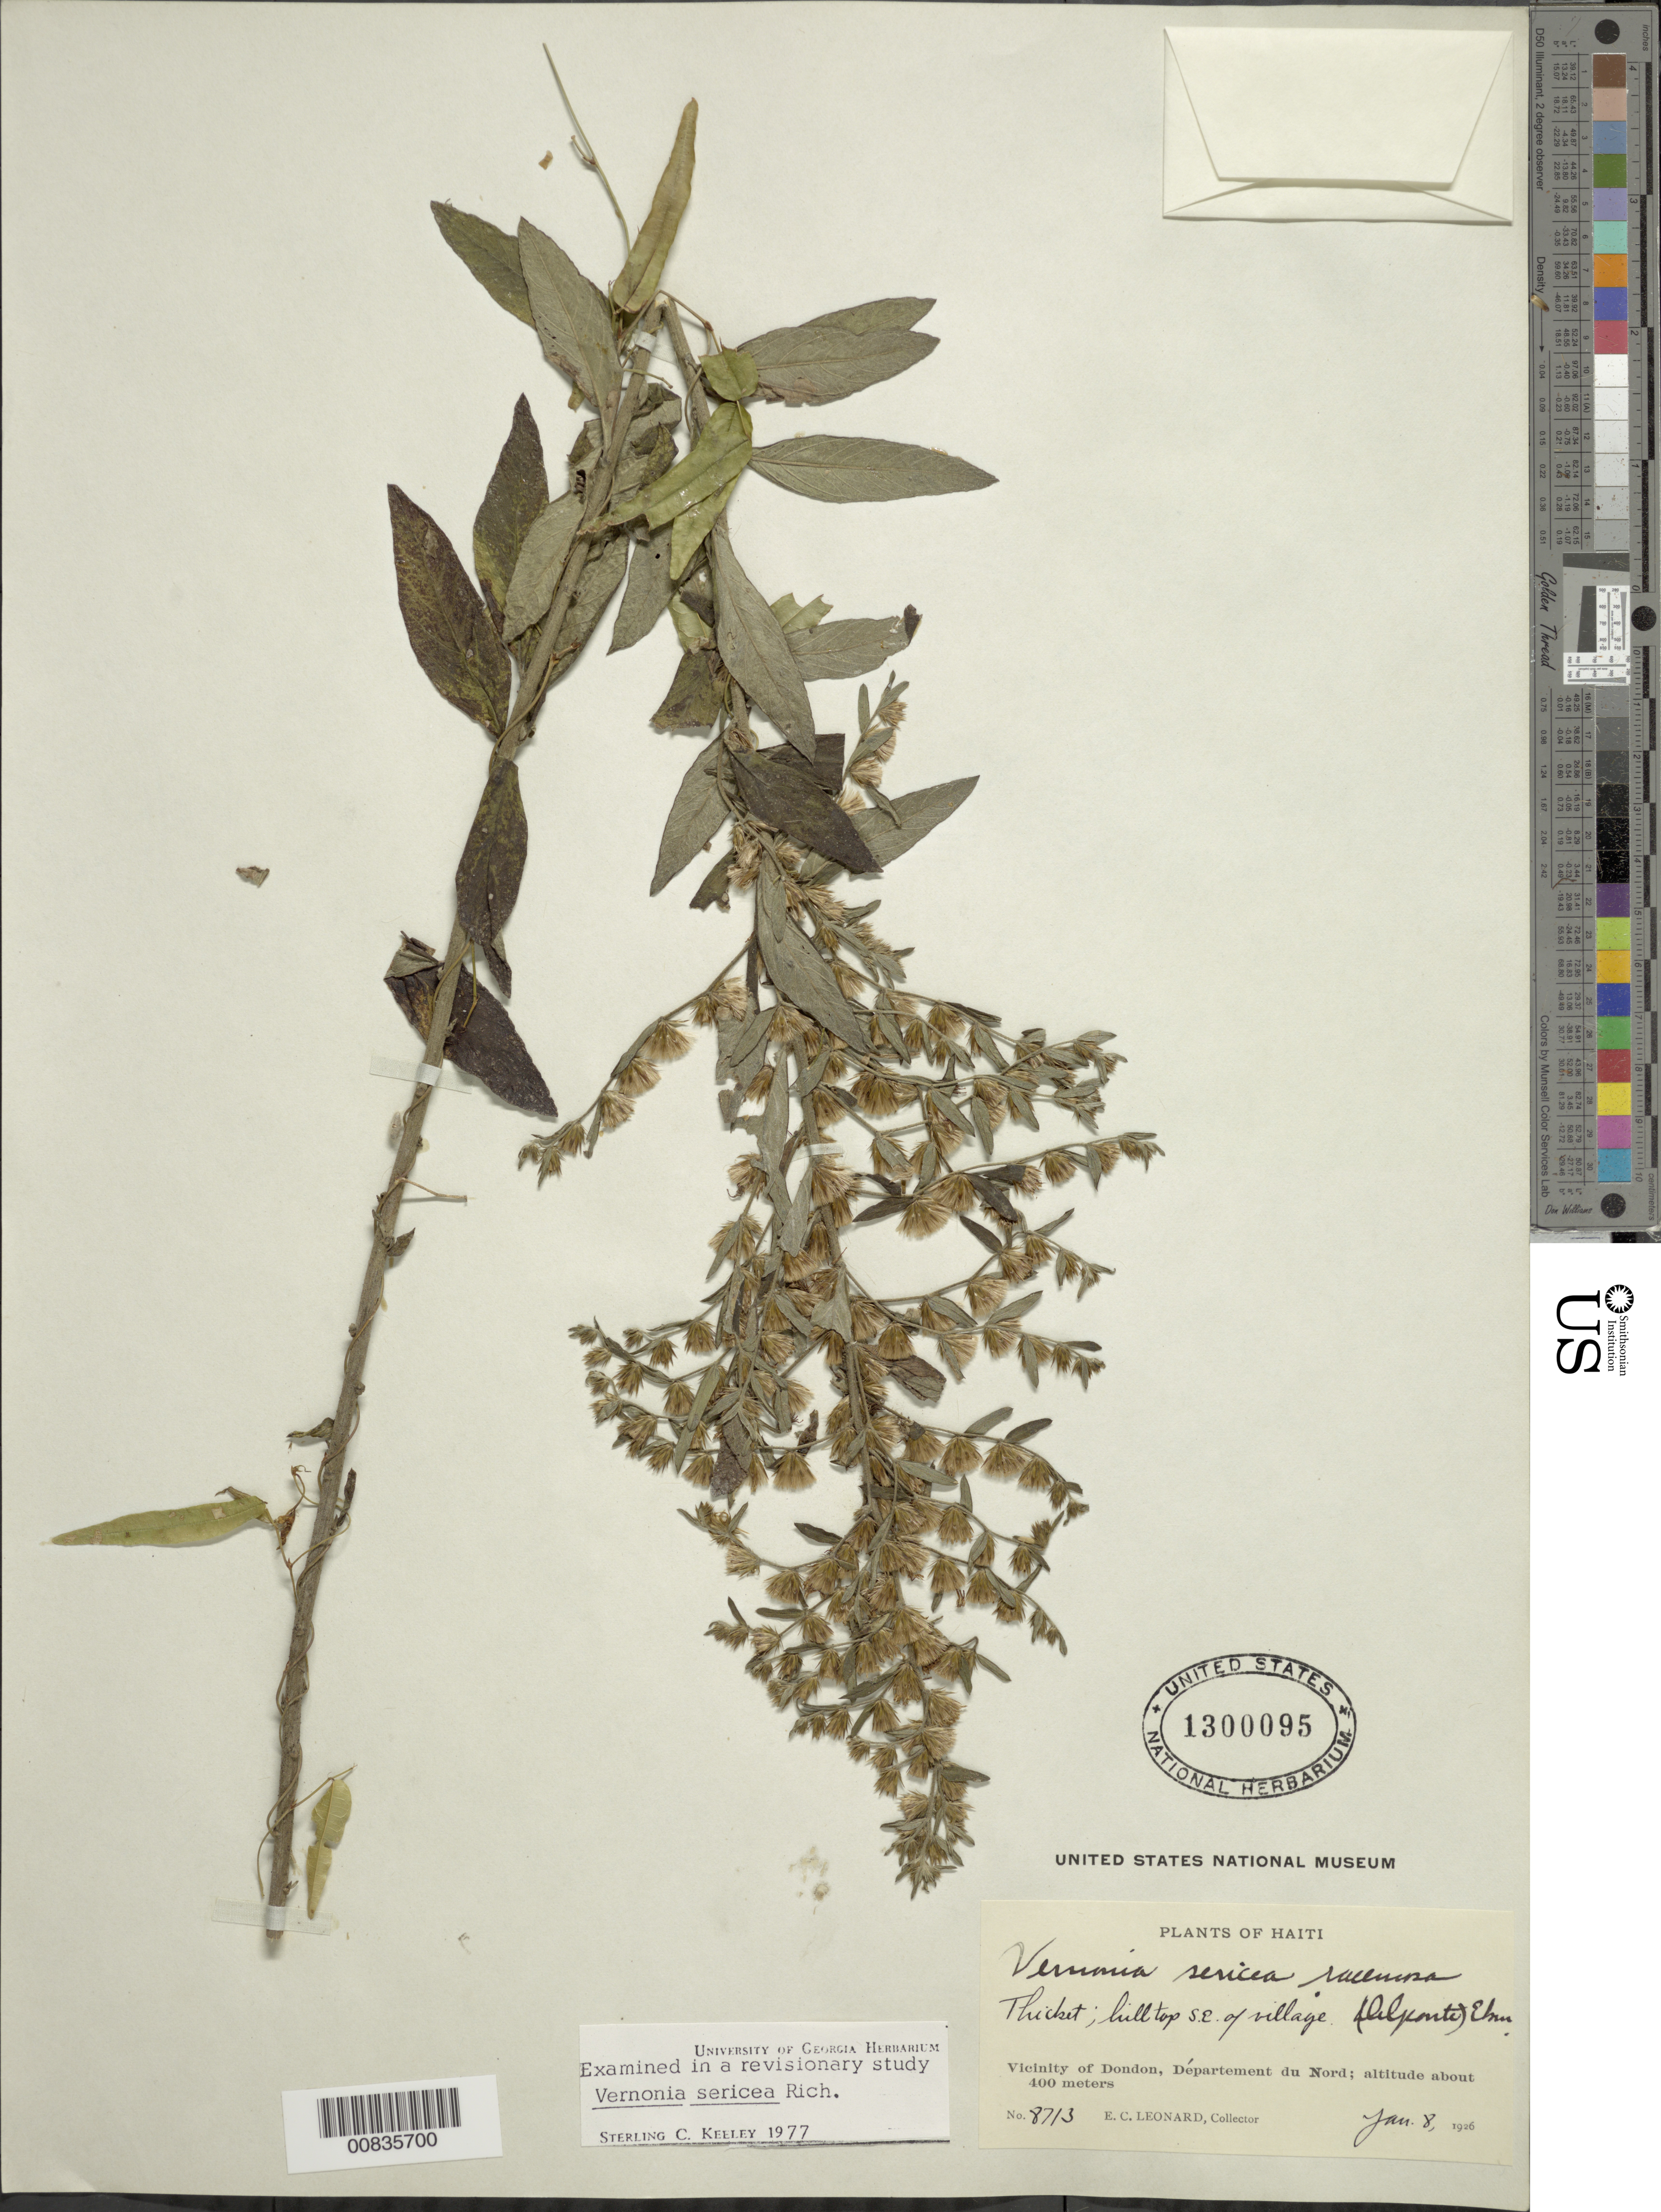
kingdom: Plantae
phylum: Tracheophyta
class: Magnoliopsida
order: Asterales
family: Asteraceae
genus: Lepidaploa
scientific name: Lepidaploa sericea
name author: (Rich.) H. Rob.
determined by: Keeley, S. C.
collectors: E. C. Leonard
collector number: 8713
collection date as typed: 08 Jan 1926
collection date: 1926-01-08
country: Haiti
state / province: Nord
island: Hispaniola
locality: Vicinity of Dondon, SE of village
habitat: Thicket on hilltop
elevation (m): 400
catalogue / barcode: US 1300095